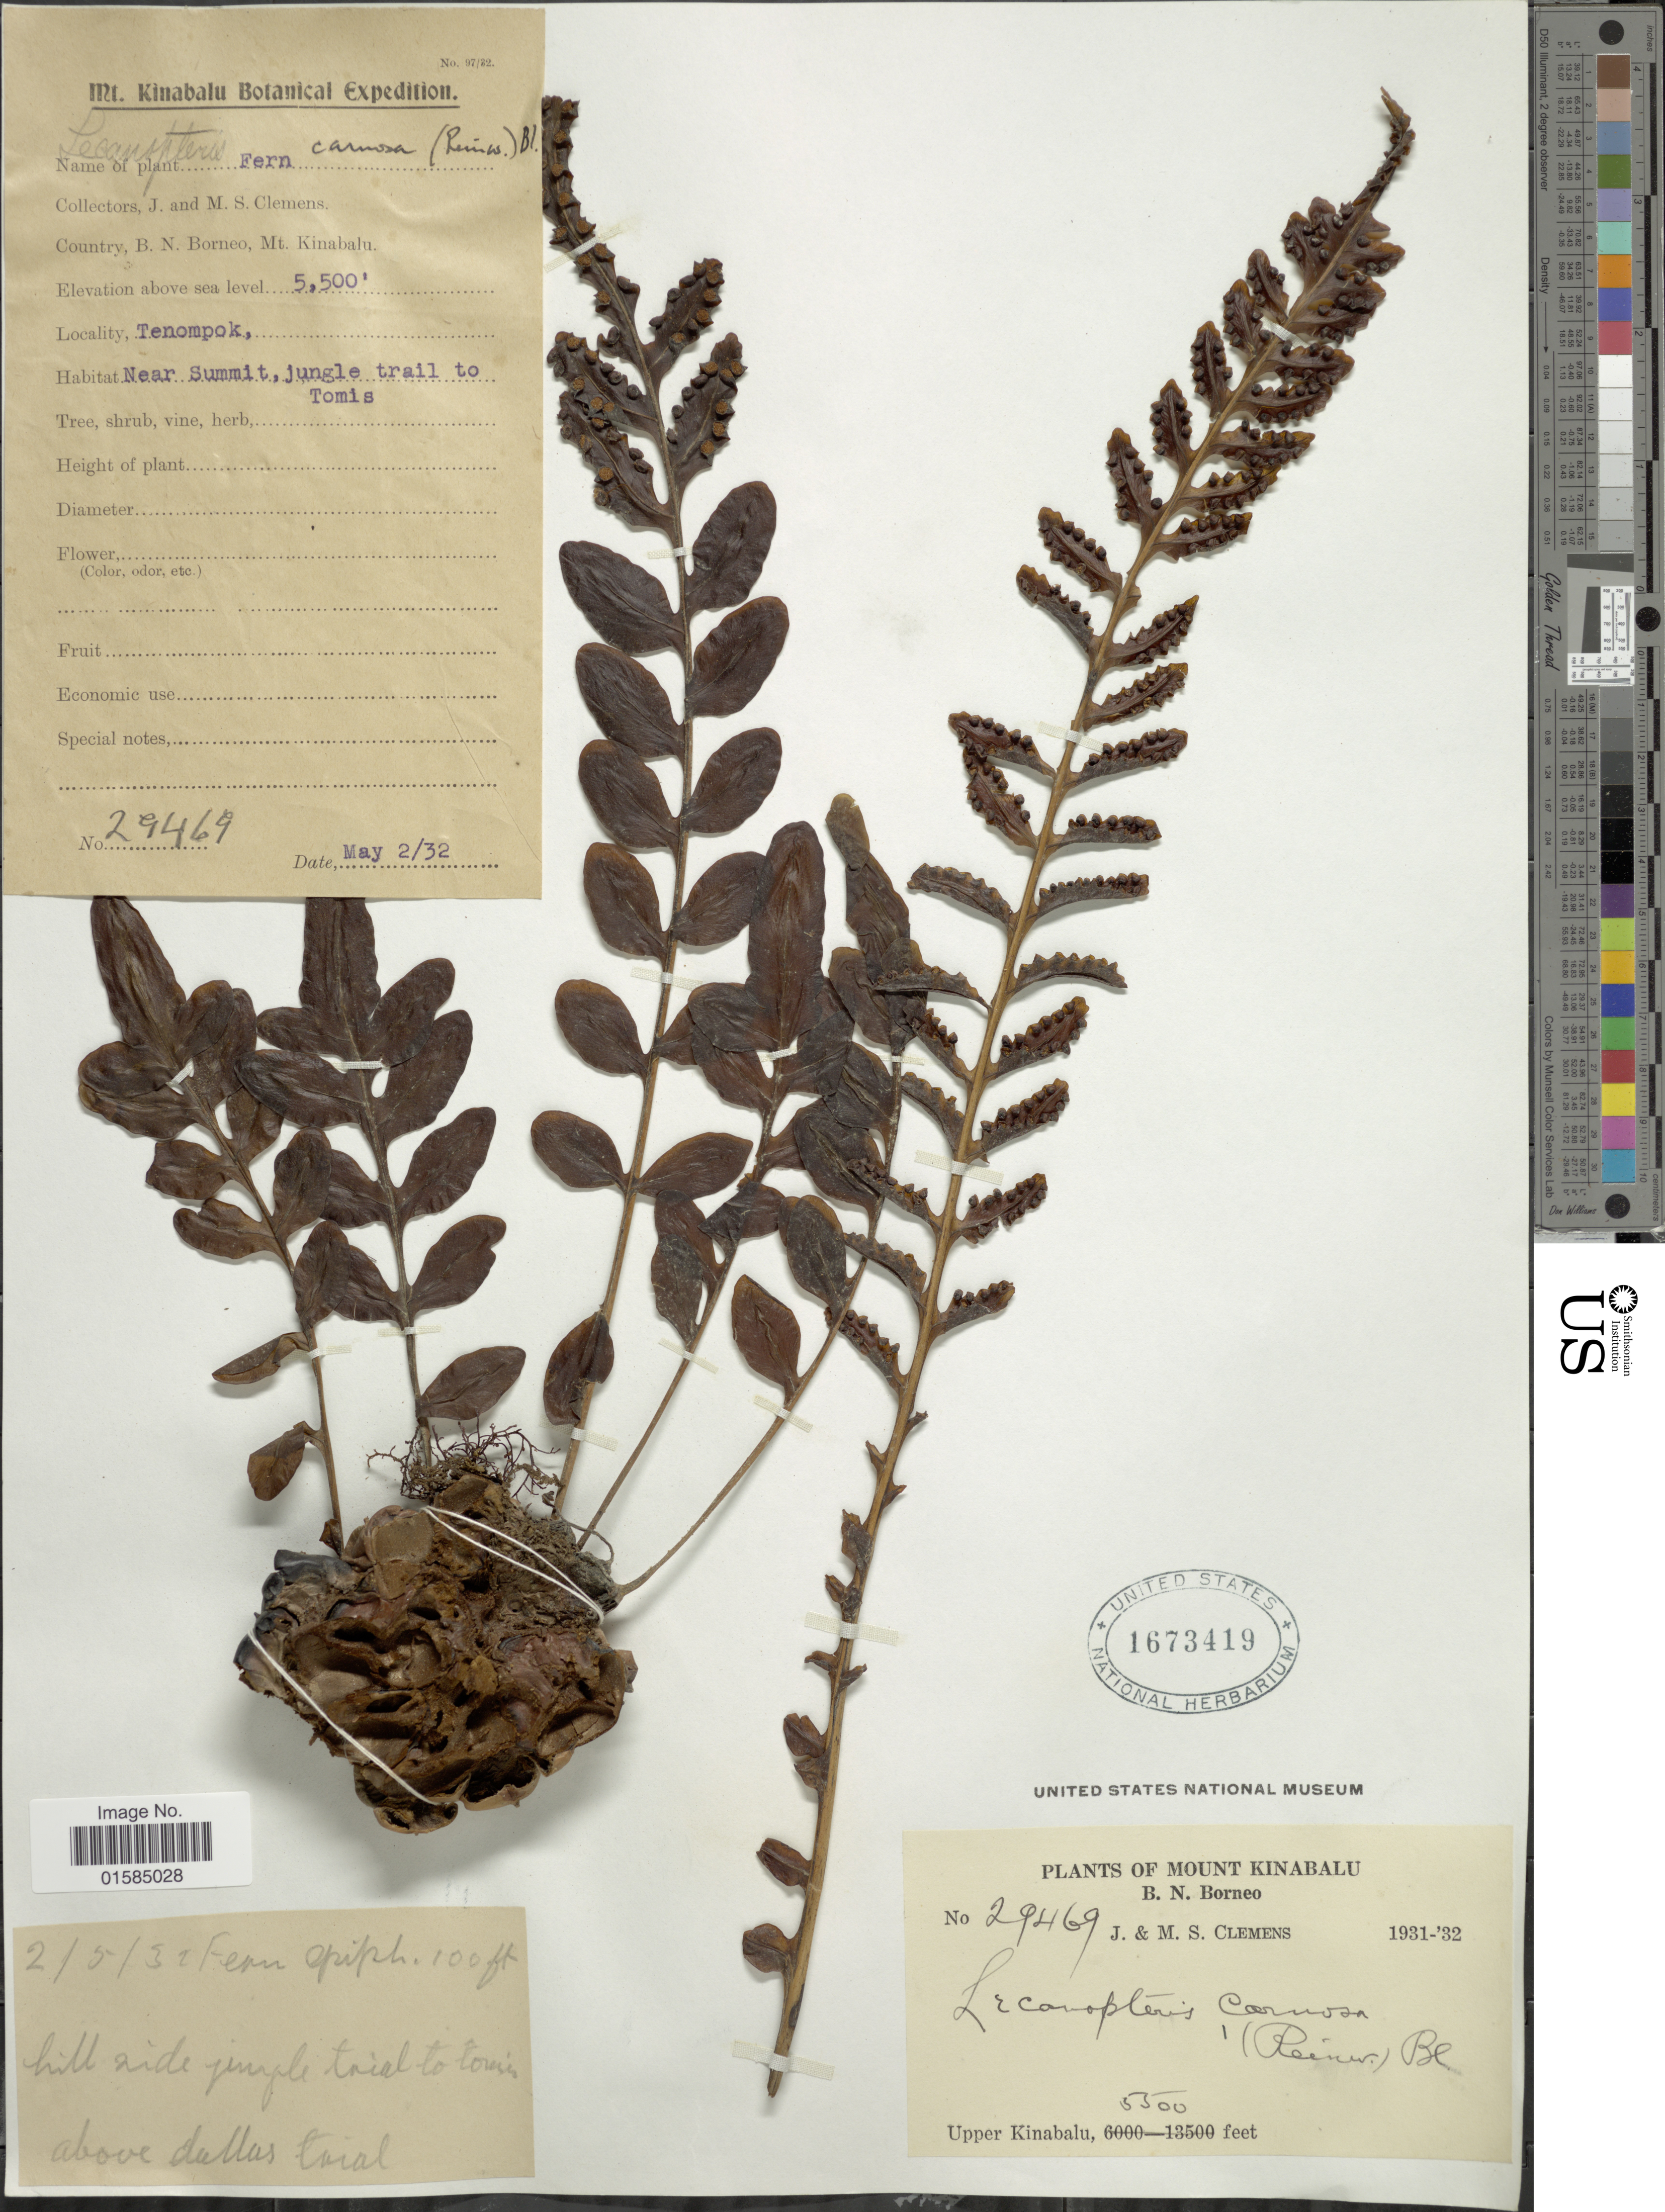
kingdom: Plantae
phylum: Tracheophyta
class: Polypodiopsida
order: Polypodiales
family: Polypodiaceae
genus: Lecanopteris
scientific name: Lecanopteris carnosa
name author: (Reinw.) Blume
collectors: J. Clemens & M. S. Clemens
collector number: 29469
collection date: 1932-05-02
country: Malaysia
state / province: Sabah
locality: B. N. Borneo, Mt. Kinabalu. Tenompok, near summit, jungle trail to Tomis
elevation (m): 1676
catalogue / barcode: US 1673419